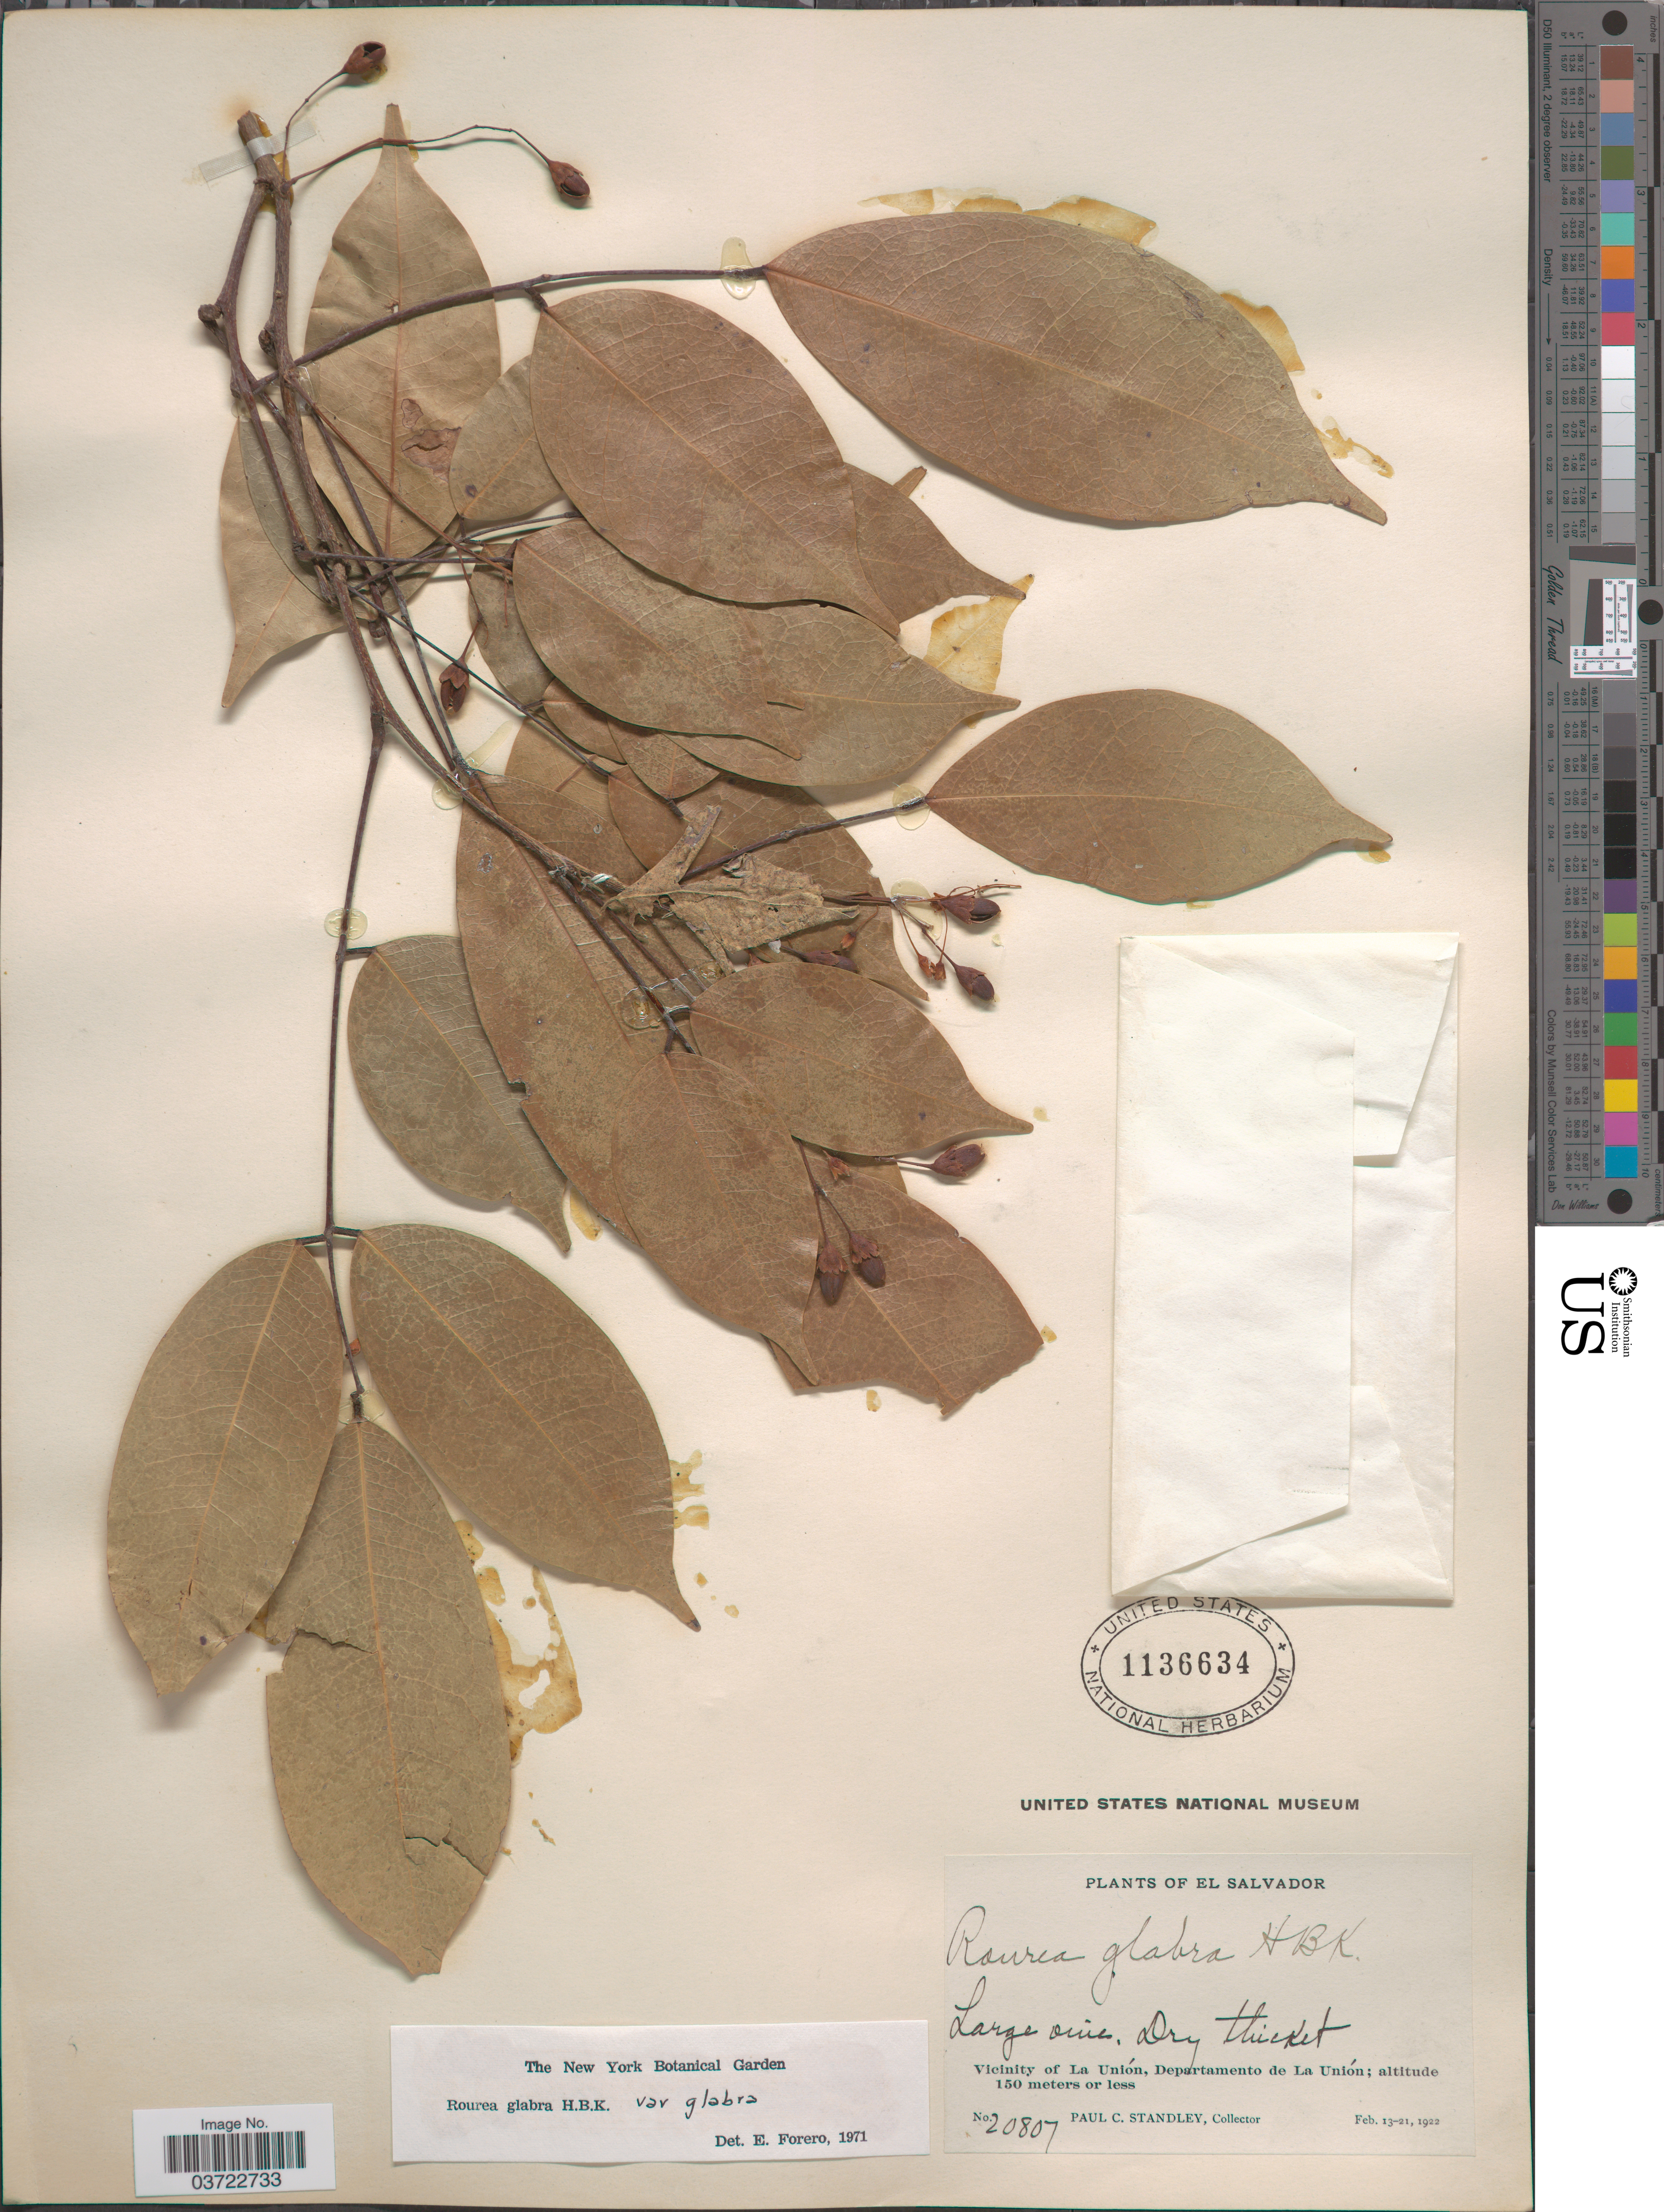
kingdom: Plantae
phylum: Tracheophyta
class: Magnoliopsida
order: Oxalidales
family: Connaraceae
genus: Rourea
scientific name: Rourea glabra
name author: Kunth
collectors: P. C. Standley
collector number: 20807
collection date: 1922-02-13/1922-02-21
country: El Salvador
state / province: La Union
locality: Vicinity of La Unión, Departamento de La Unión.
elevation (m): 150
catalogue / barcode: US 1136634